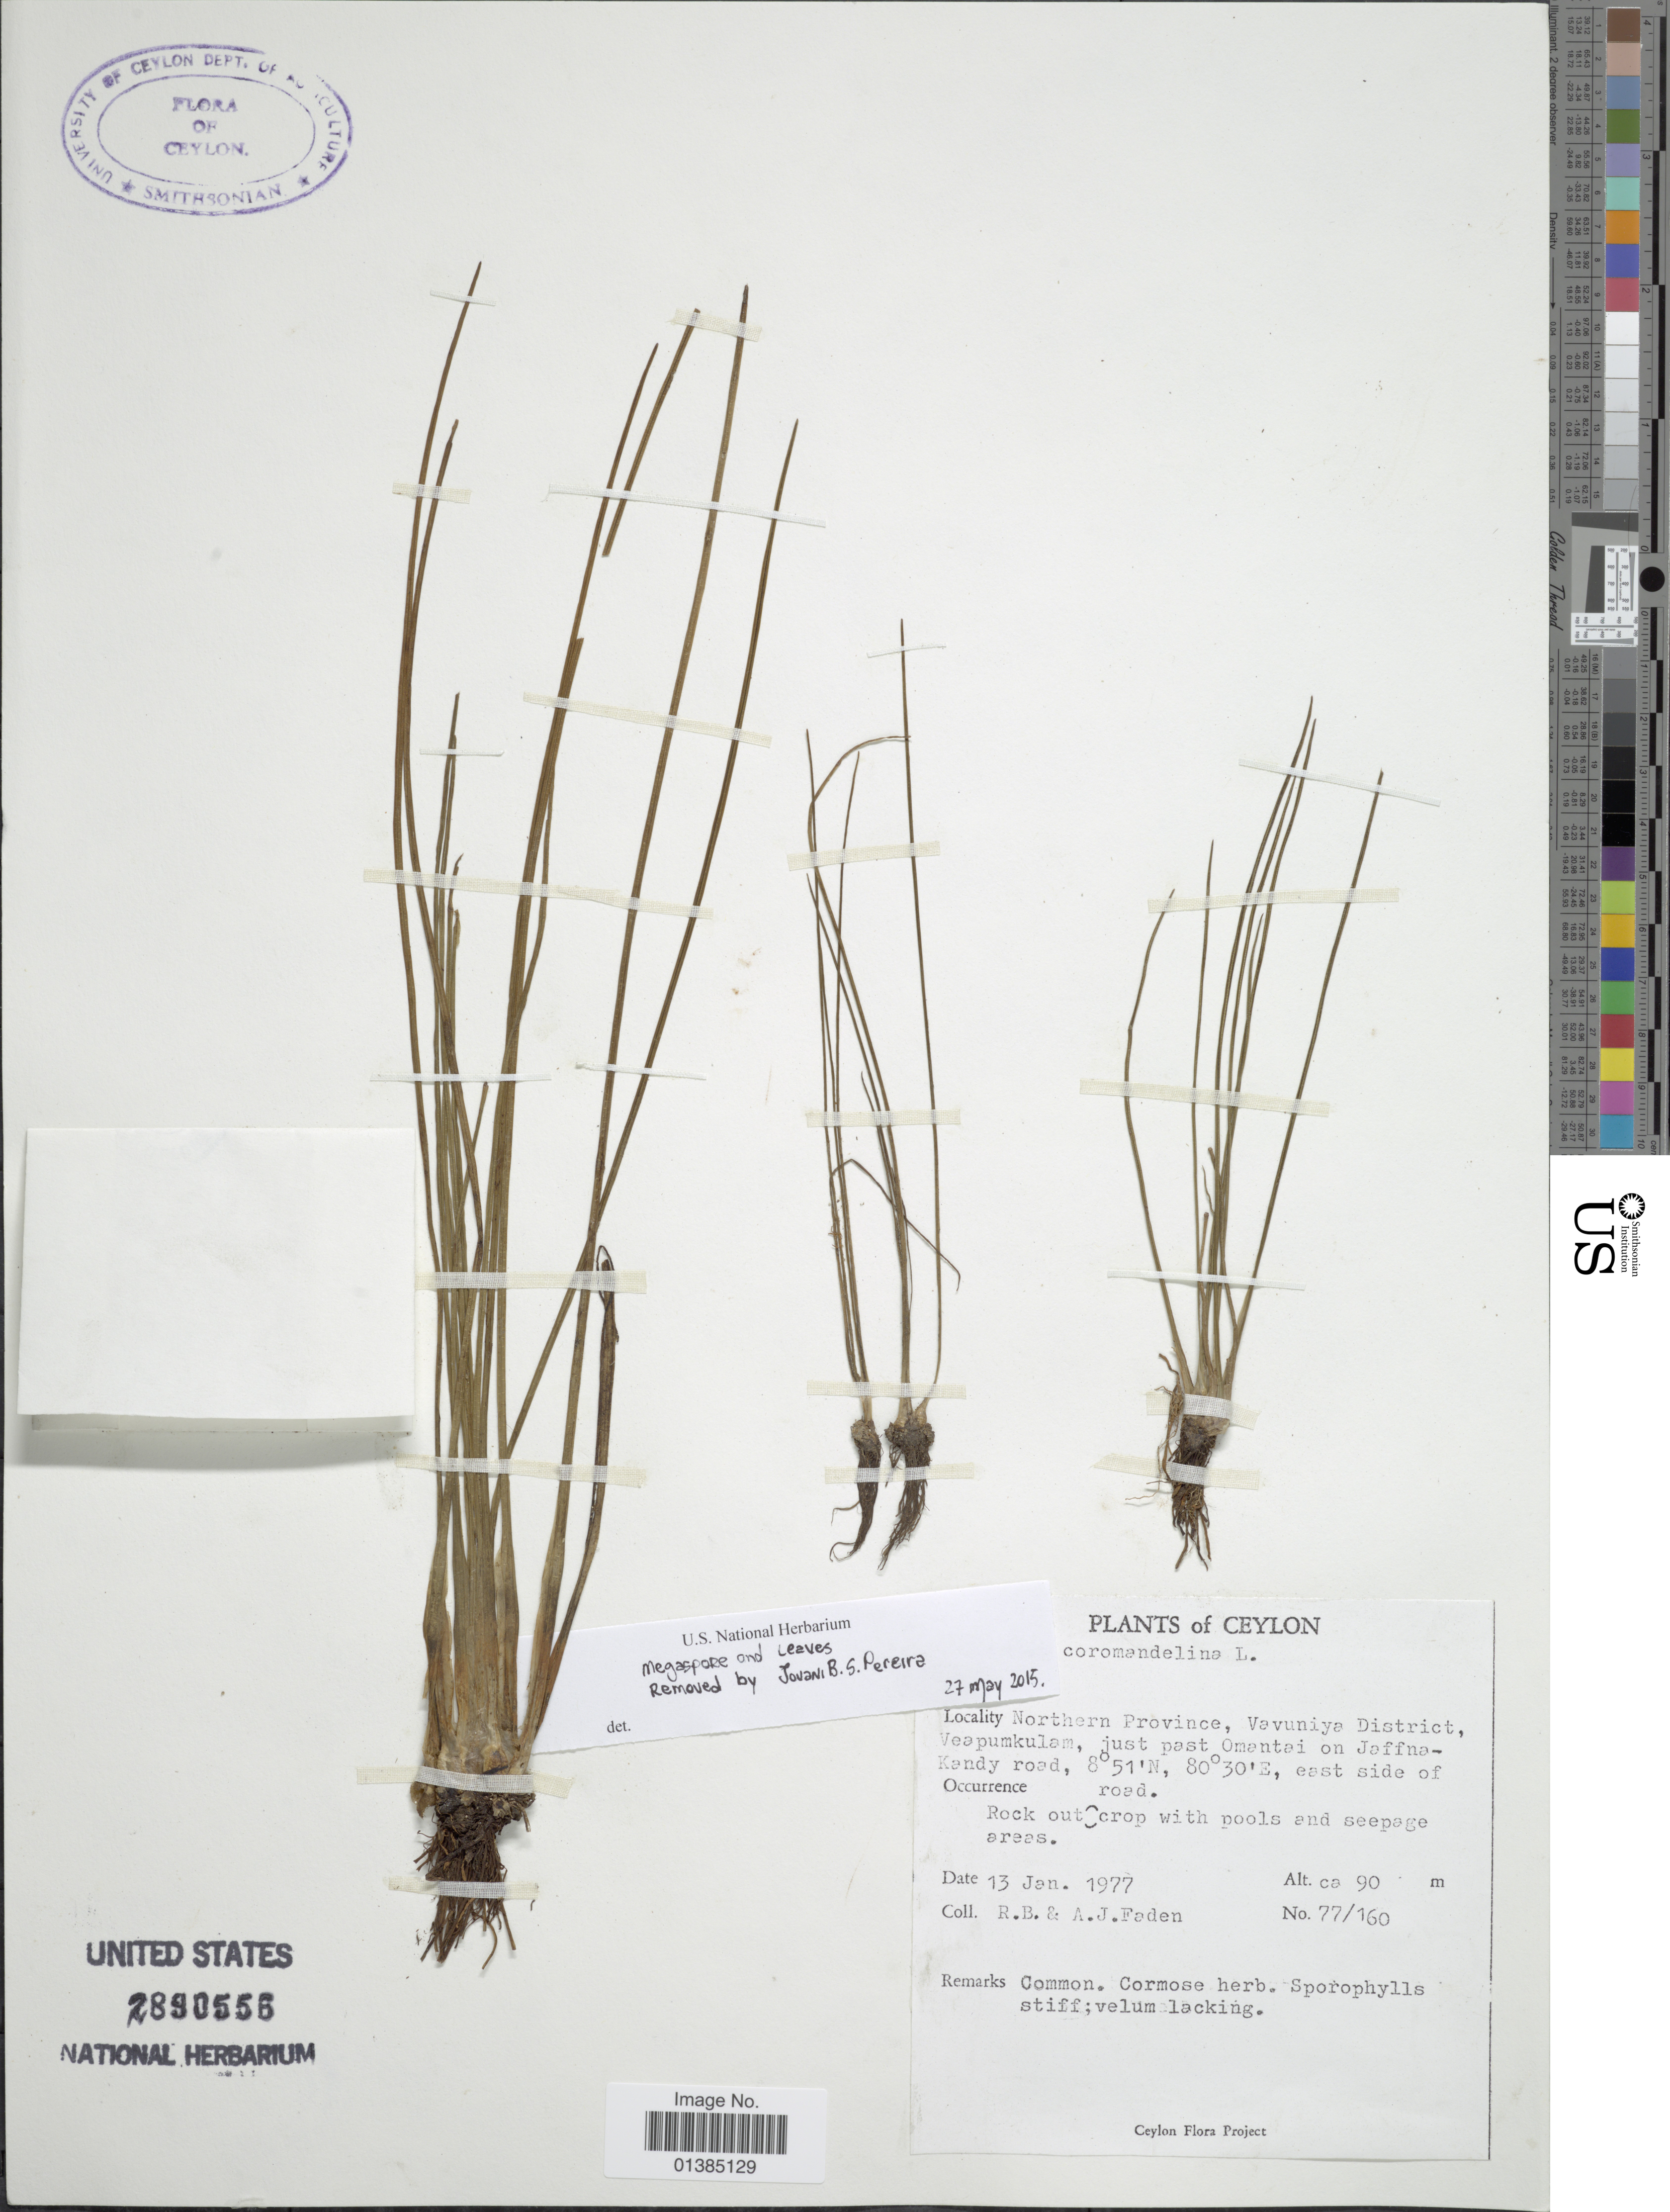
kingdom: Plantae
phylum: Tracheophyta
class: Lycopodiopsida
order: Isoetales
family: Isoetaceae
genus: Isoetes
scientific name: Isoetes coromandelina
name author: L. f.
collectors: R. B. Faden & A. J. Faden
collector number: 77/160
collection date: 1977-01-13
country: Sri Lanka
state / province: Northern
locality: Northern Province, Vavuniya District, Veapumkulam, just past Omantai on Jaffna-Kandy road.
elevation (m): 90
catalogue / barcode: US 2890556